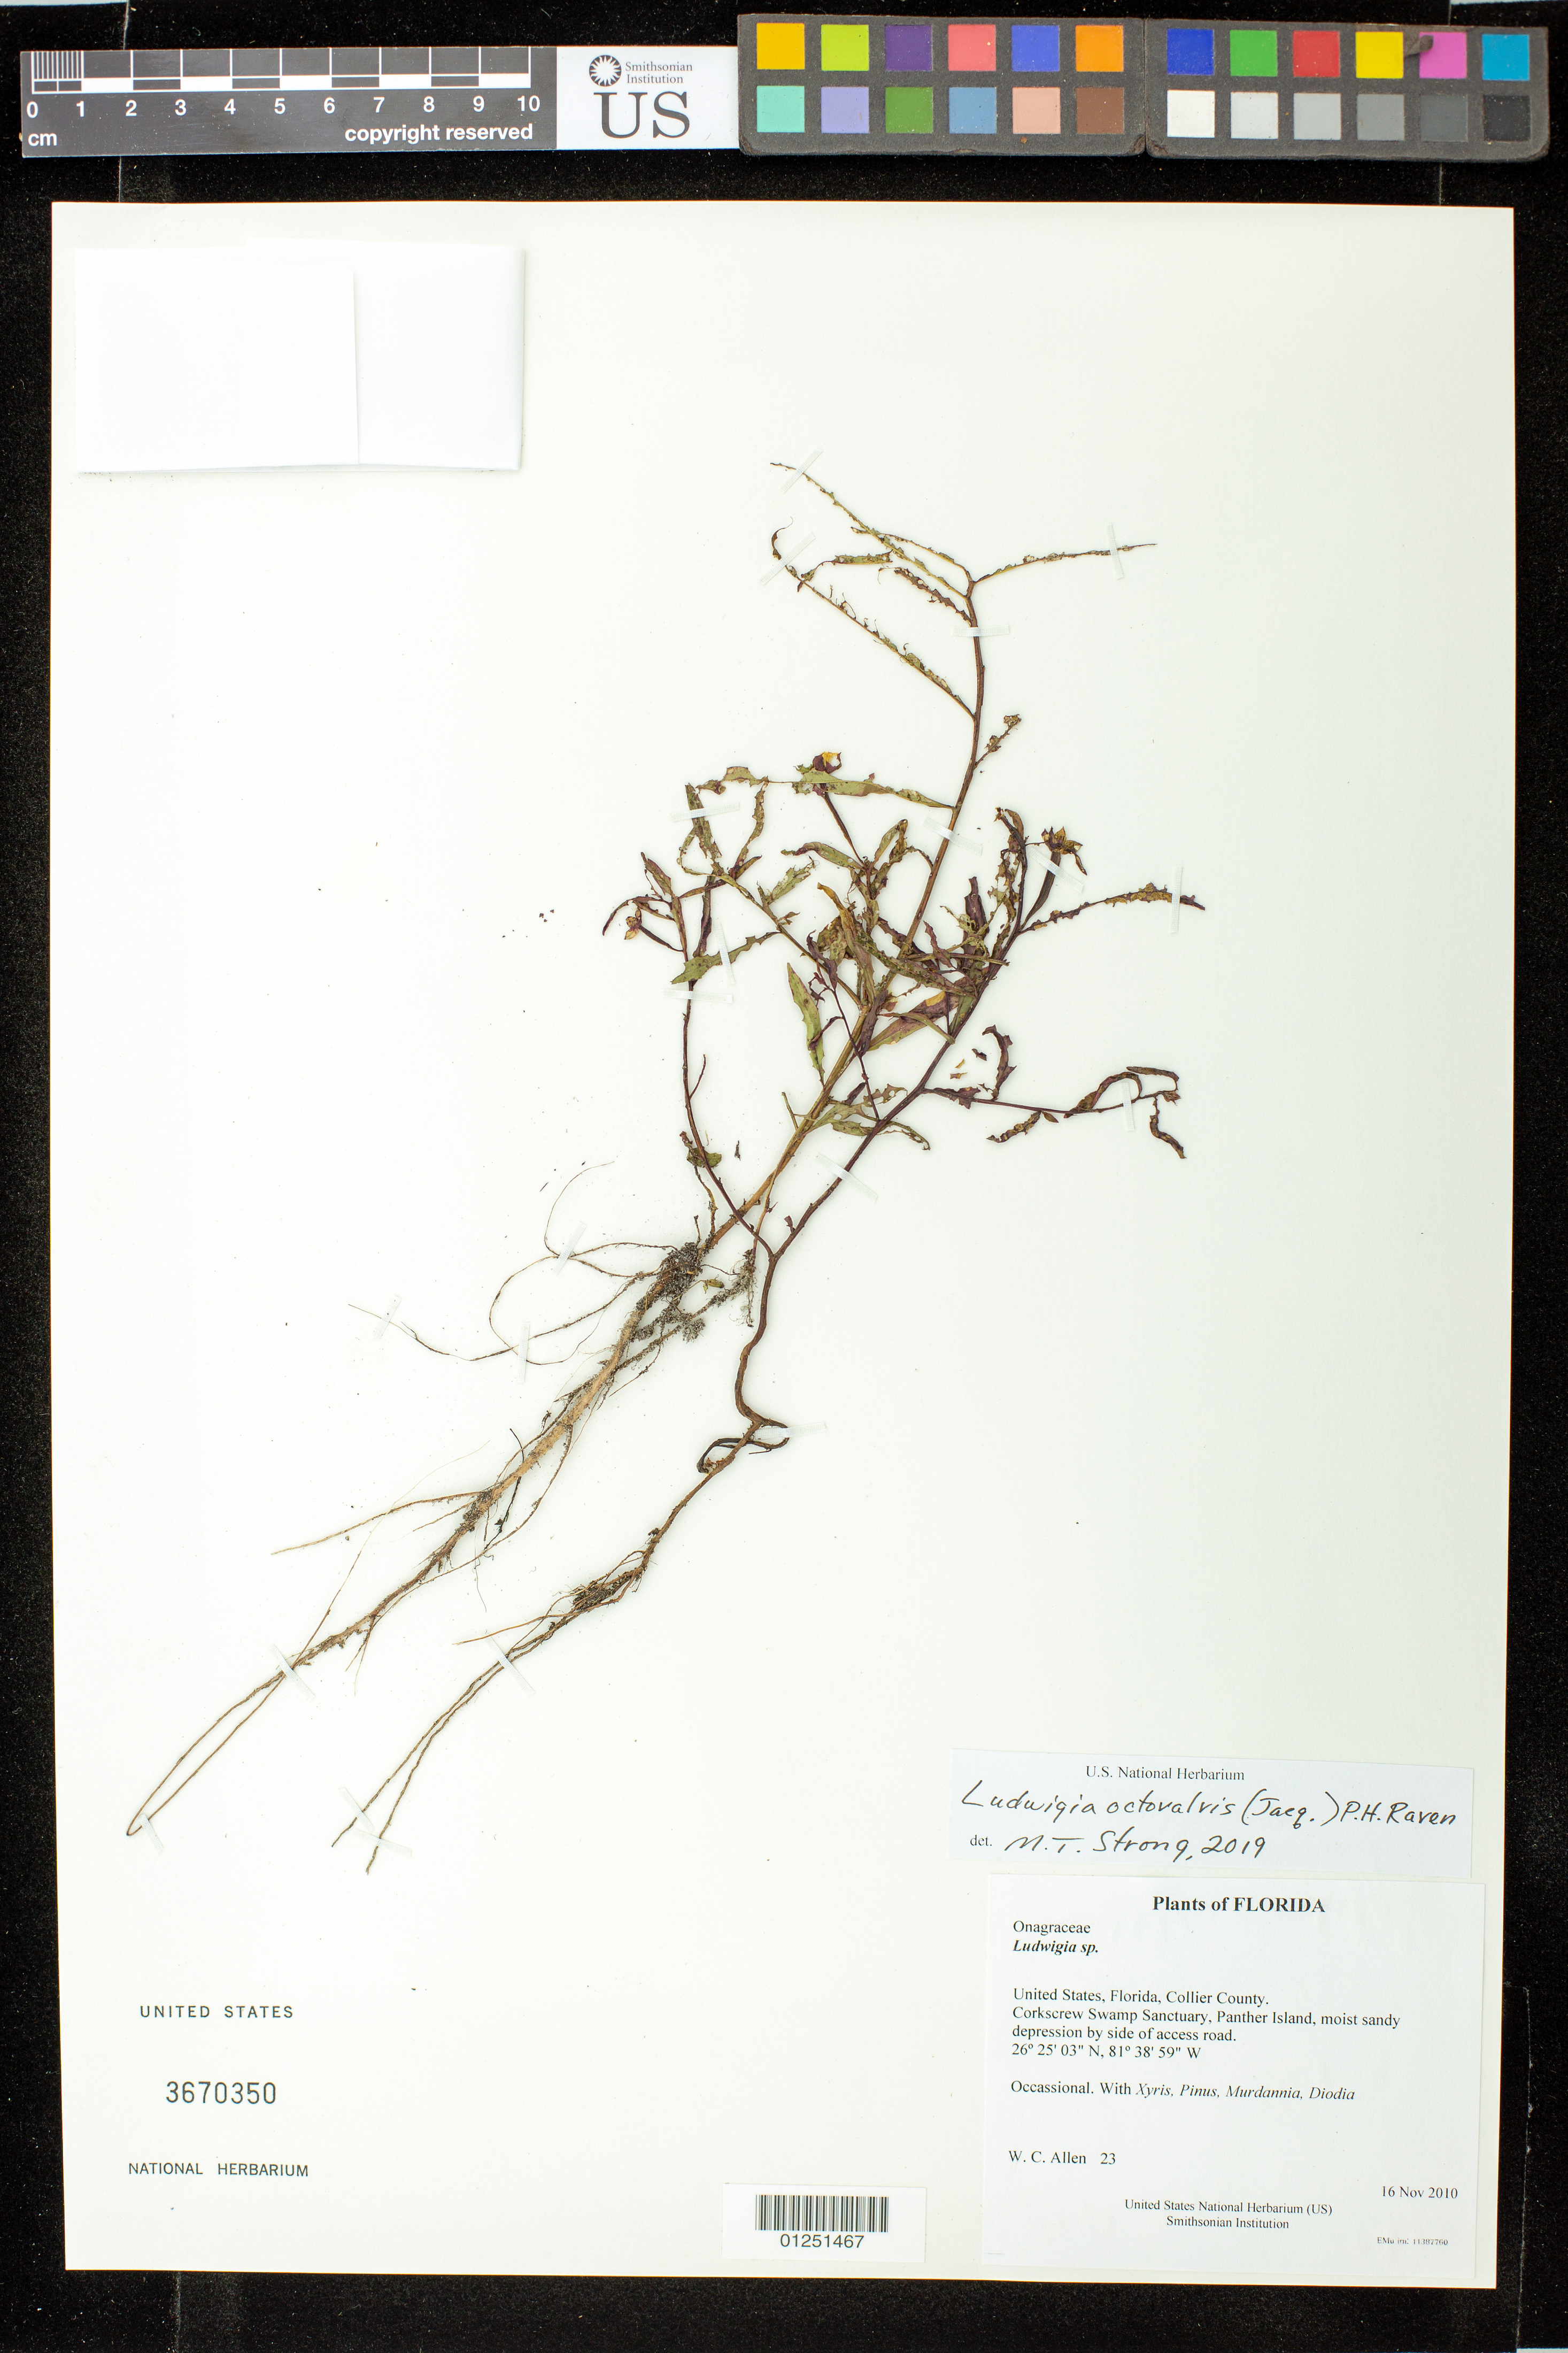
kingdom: Plantae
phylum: Tracheophyta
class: Magnoliopsida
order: Myrtales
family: Onagraceae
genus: Ludwigia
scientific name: Ludwigia octovalvis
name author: (Jacq.) P.H. Raven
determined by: Strong, Mark T., (BOT), Smithsonian Institution - National Museum of Natural History (UNITED STATES)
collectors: W. C. Allen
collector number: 23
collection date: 2010-11-16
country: United States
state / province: Florida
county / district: Collier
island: Panther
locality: Corkscrew Swamp Sanctuary, moist sandy depression by side of access road.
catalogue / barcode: US 3670350